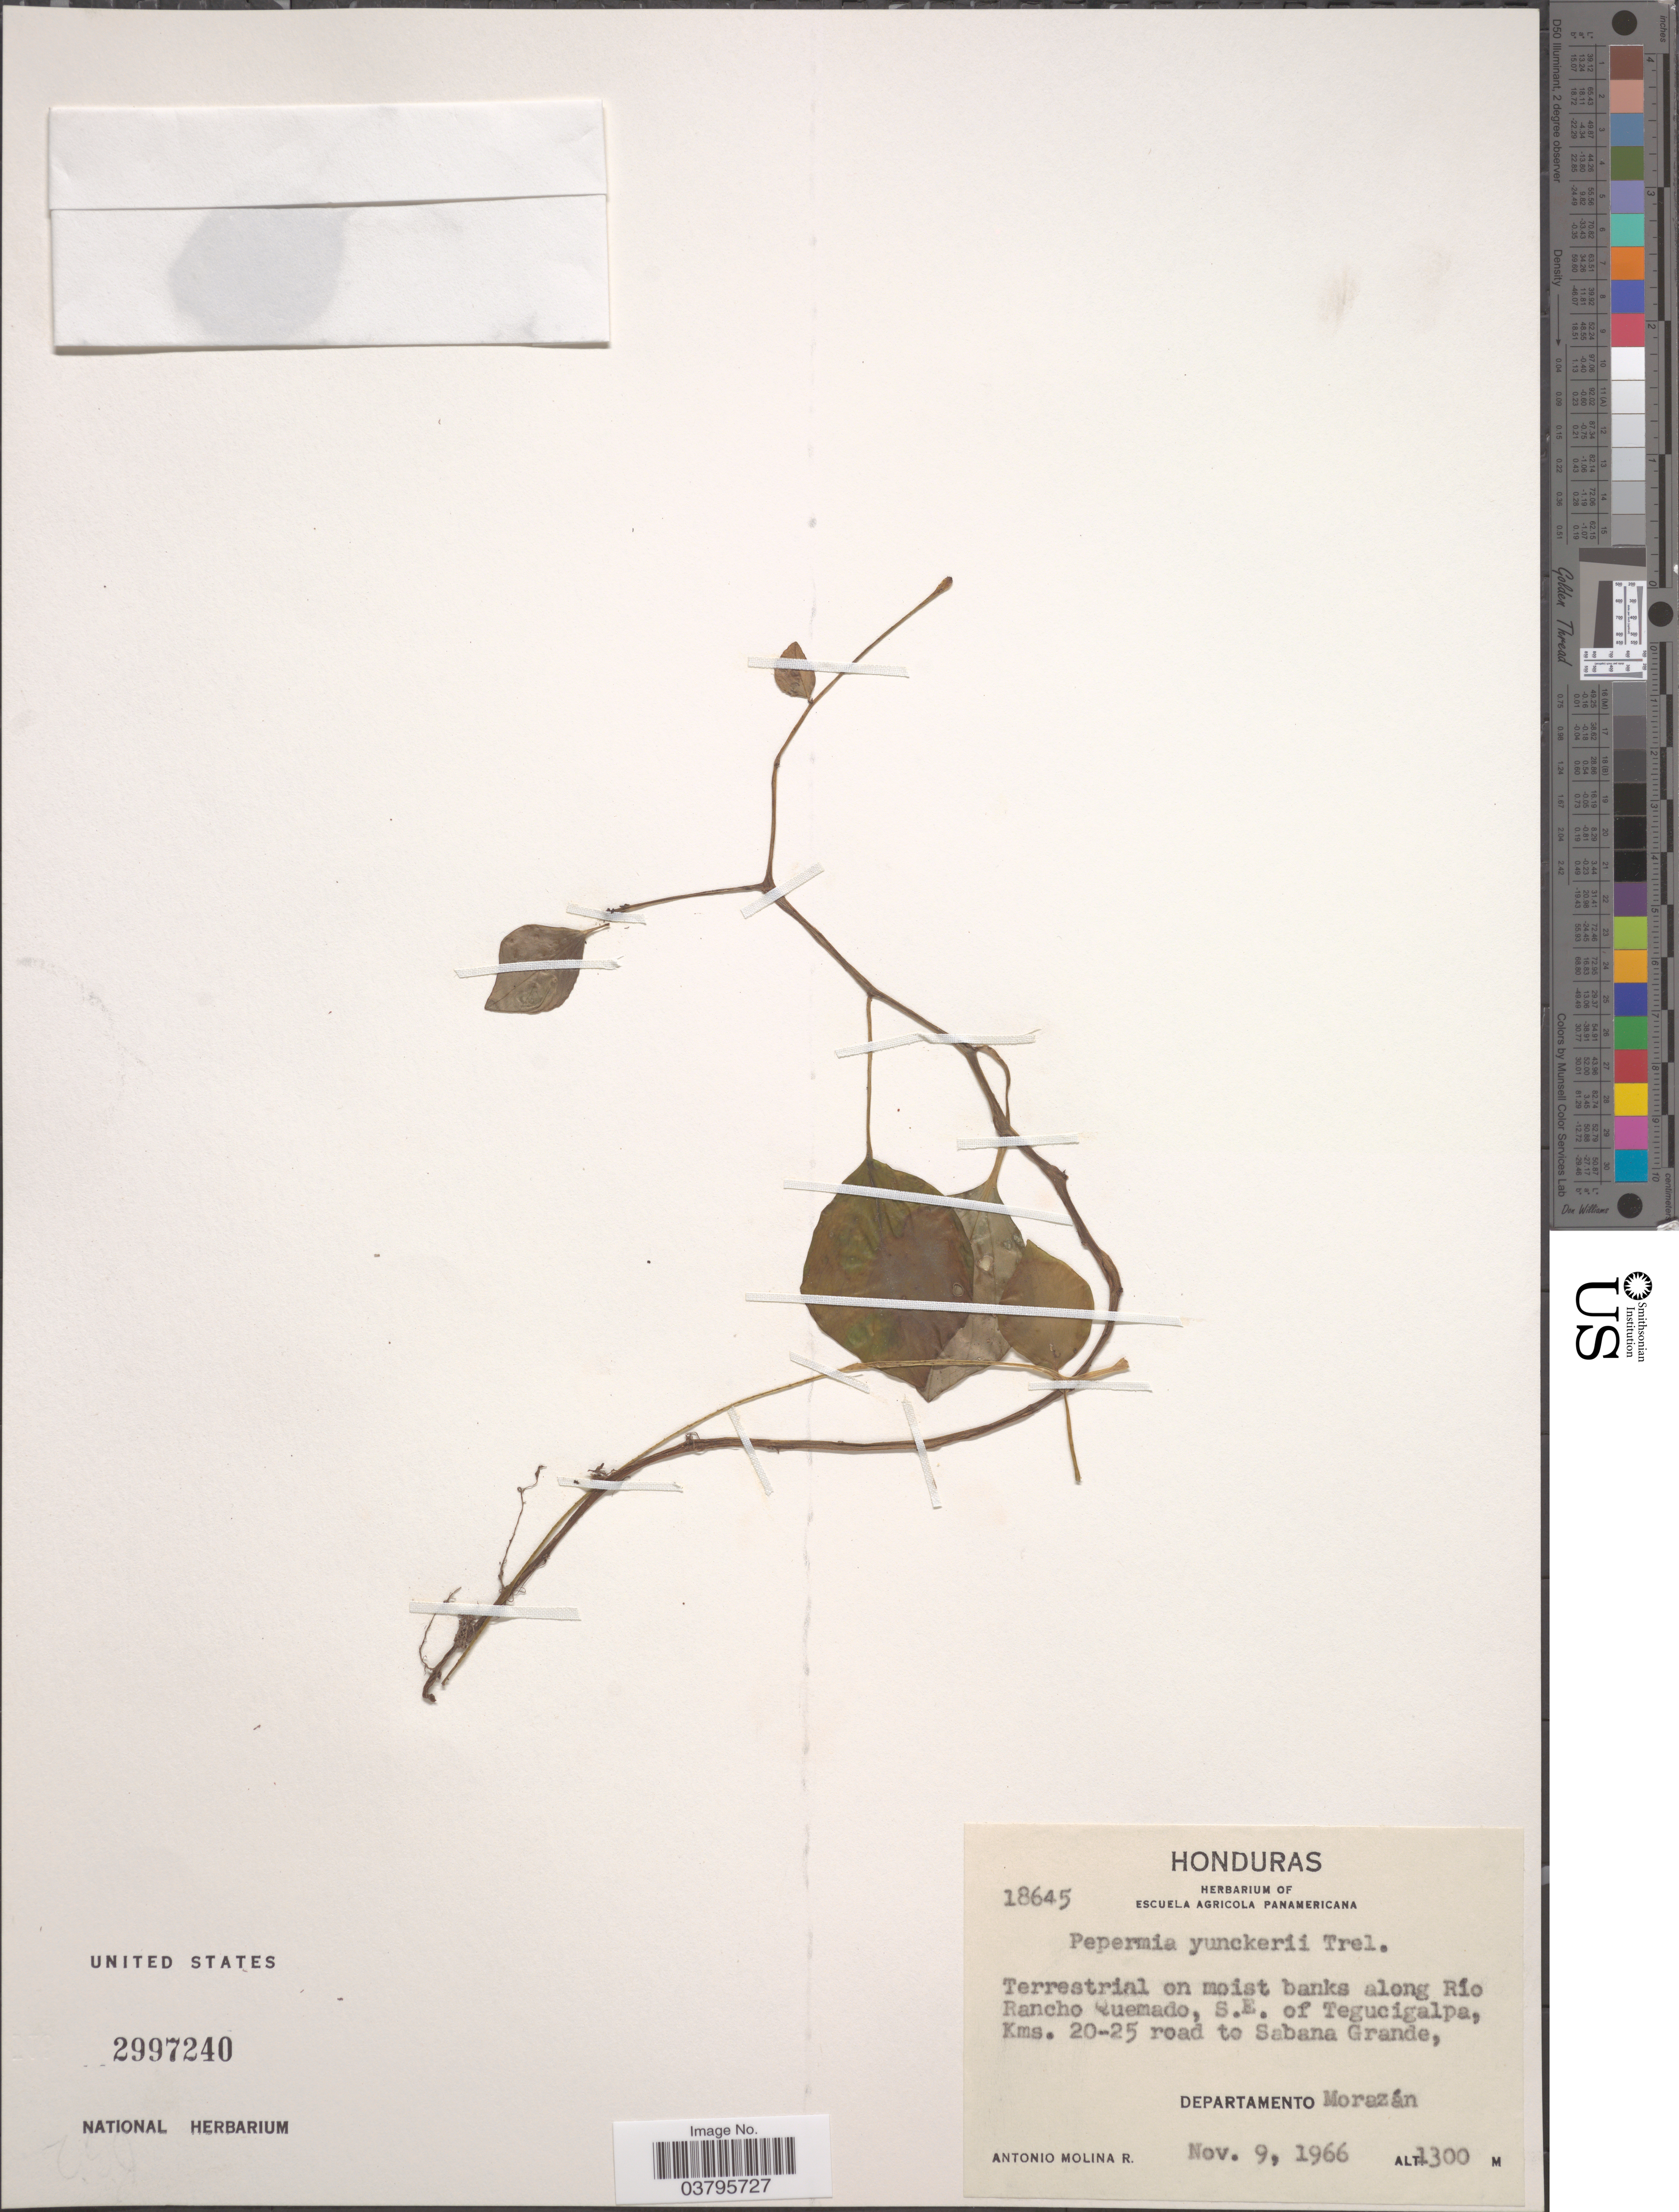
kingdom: Plantae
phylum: Tracheophyta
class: Magnoliopsida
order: Piperales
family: Piperaceae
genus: Peperomia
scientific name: Peperomia sancarlosiana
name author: C. DC.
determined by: Jiménez, José Estaban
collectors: A. Molina R.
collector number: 18645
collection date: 1966-11-09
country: Honduras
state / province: Fco. Morazán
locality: Along Río Rancho Quemado, S.E. of Tegucigalpa, Kms. 20-25 road to Sabana Grande, Departamento Morazán.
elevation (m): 1300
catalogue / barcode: US 2997240